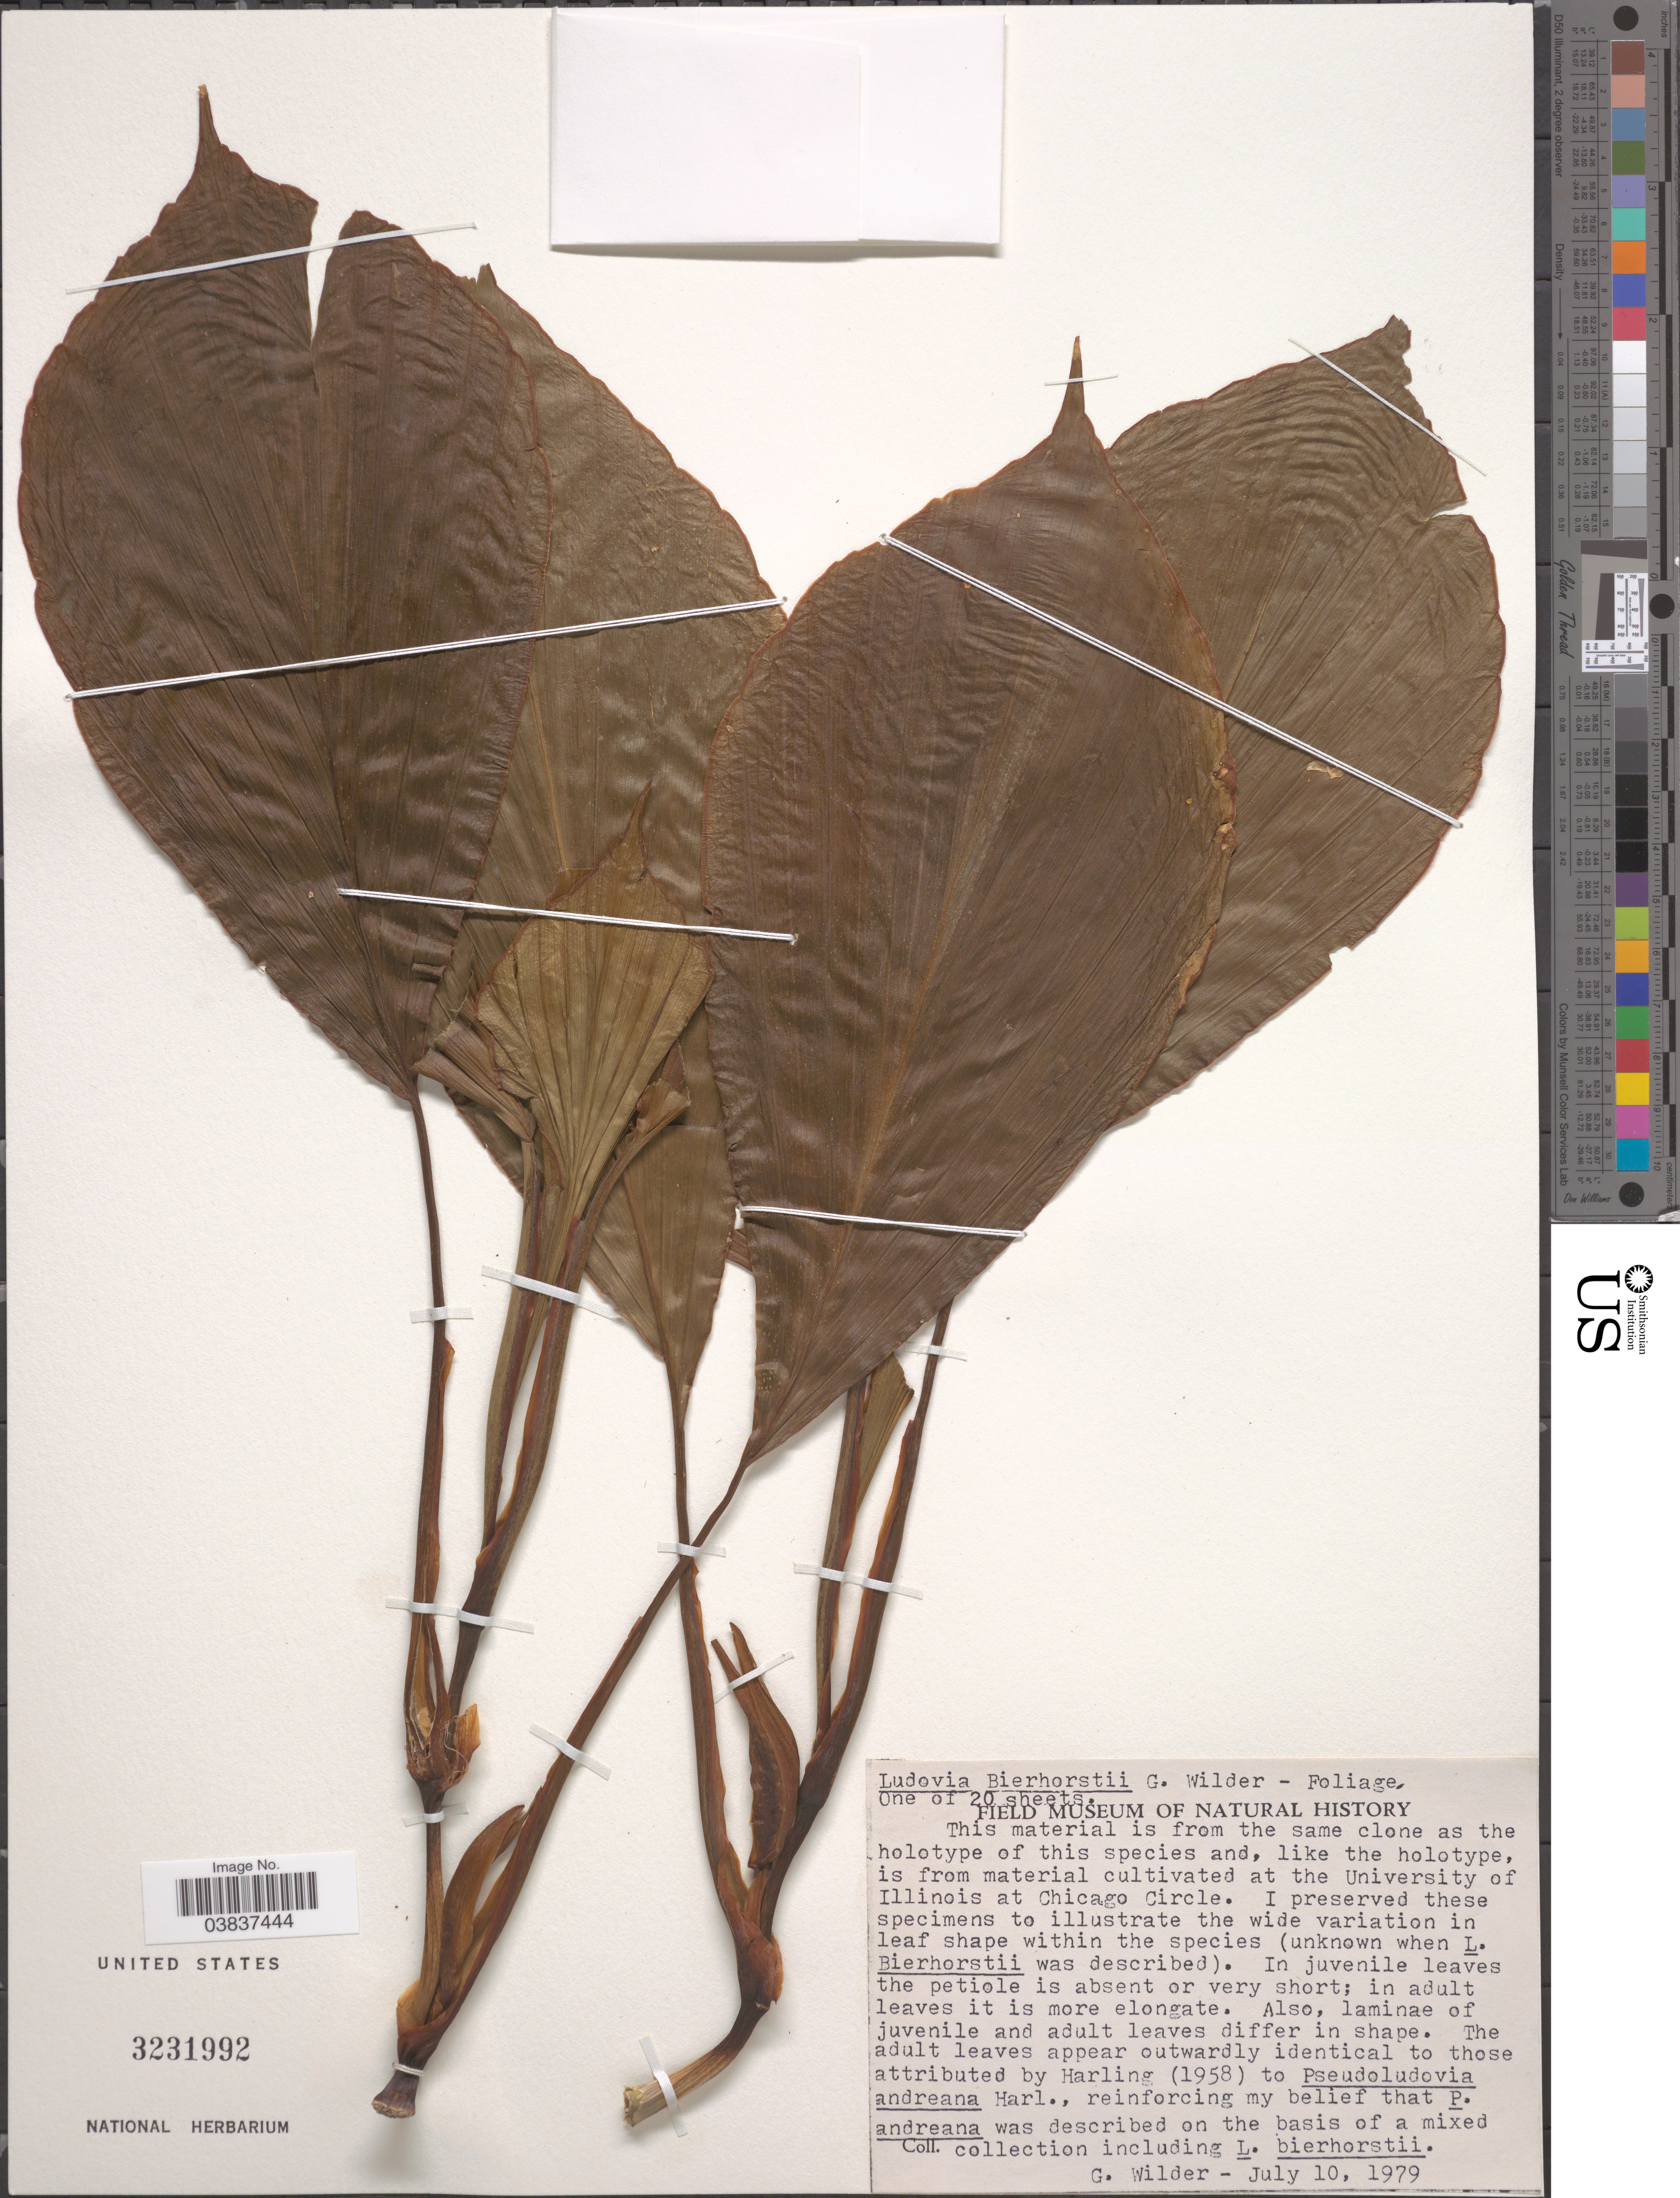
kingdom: Plantae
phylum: Tracheophyta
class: Liliopsida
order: Pandanales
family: Cyclanthaceae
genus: Ludovia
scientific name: Ludovia bierhorstii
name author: Wilder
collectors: G. Wilder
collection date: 1979-07-10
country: United States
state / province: Illinois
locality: The University of Illinois at Chicago Circle.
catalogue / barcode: US 3231992